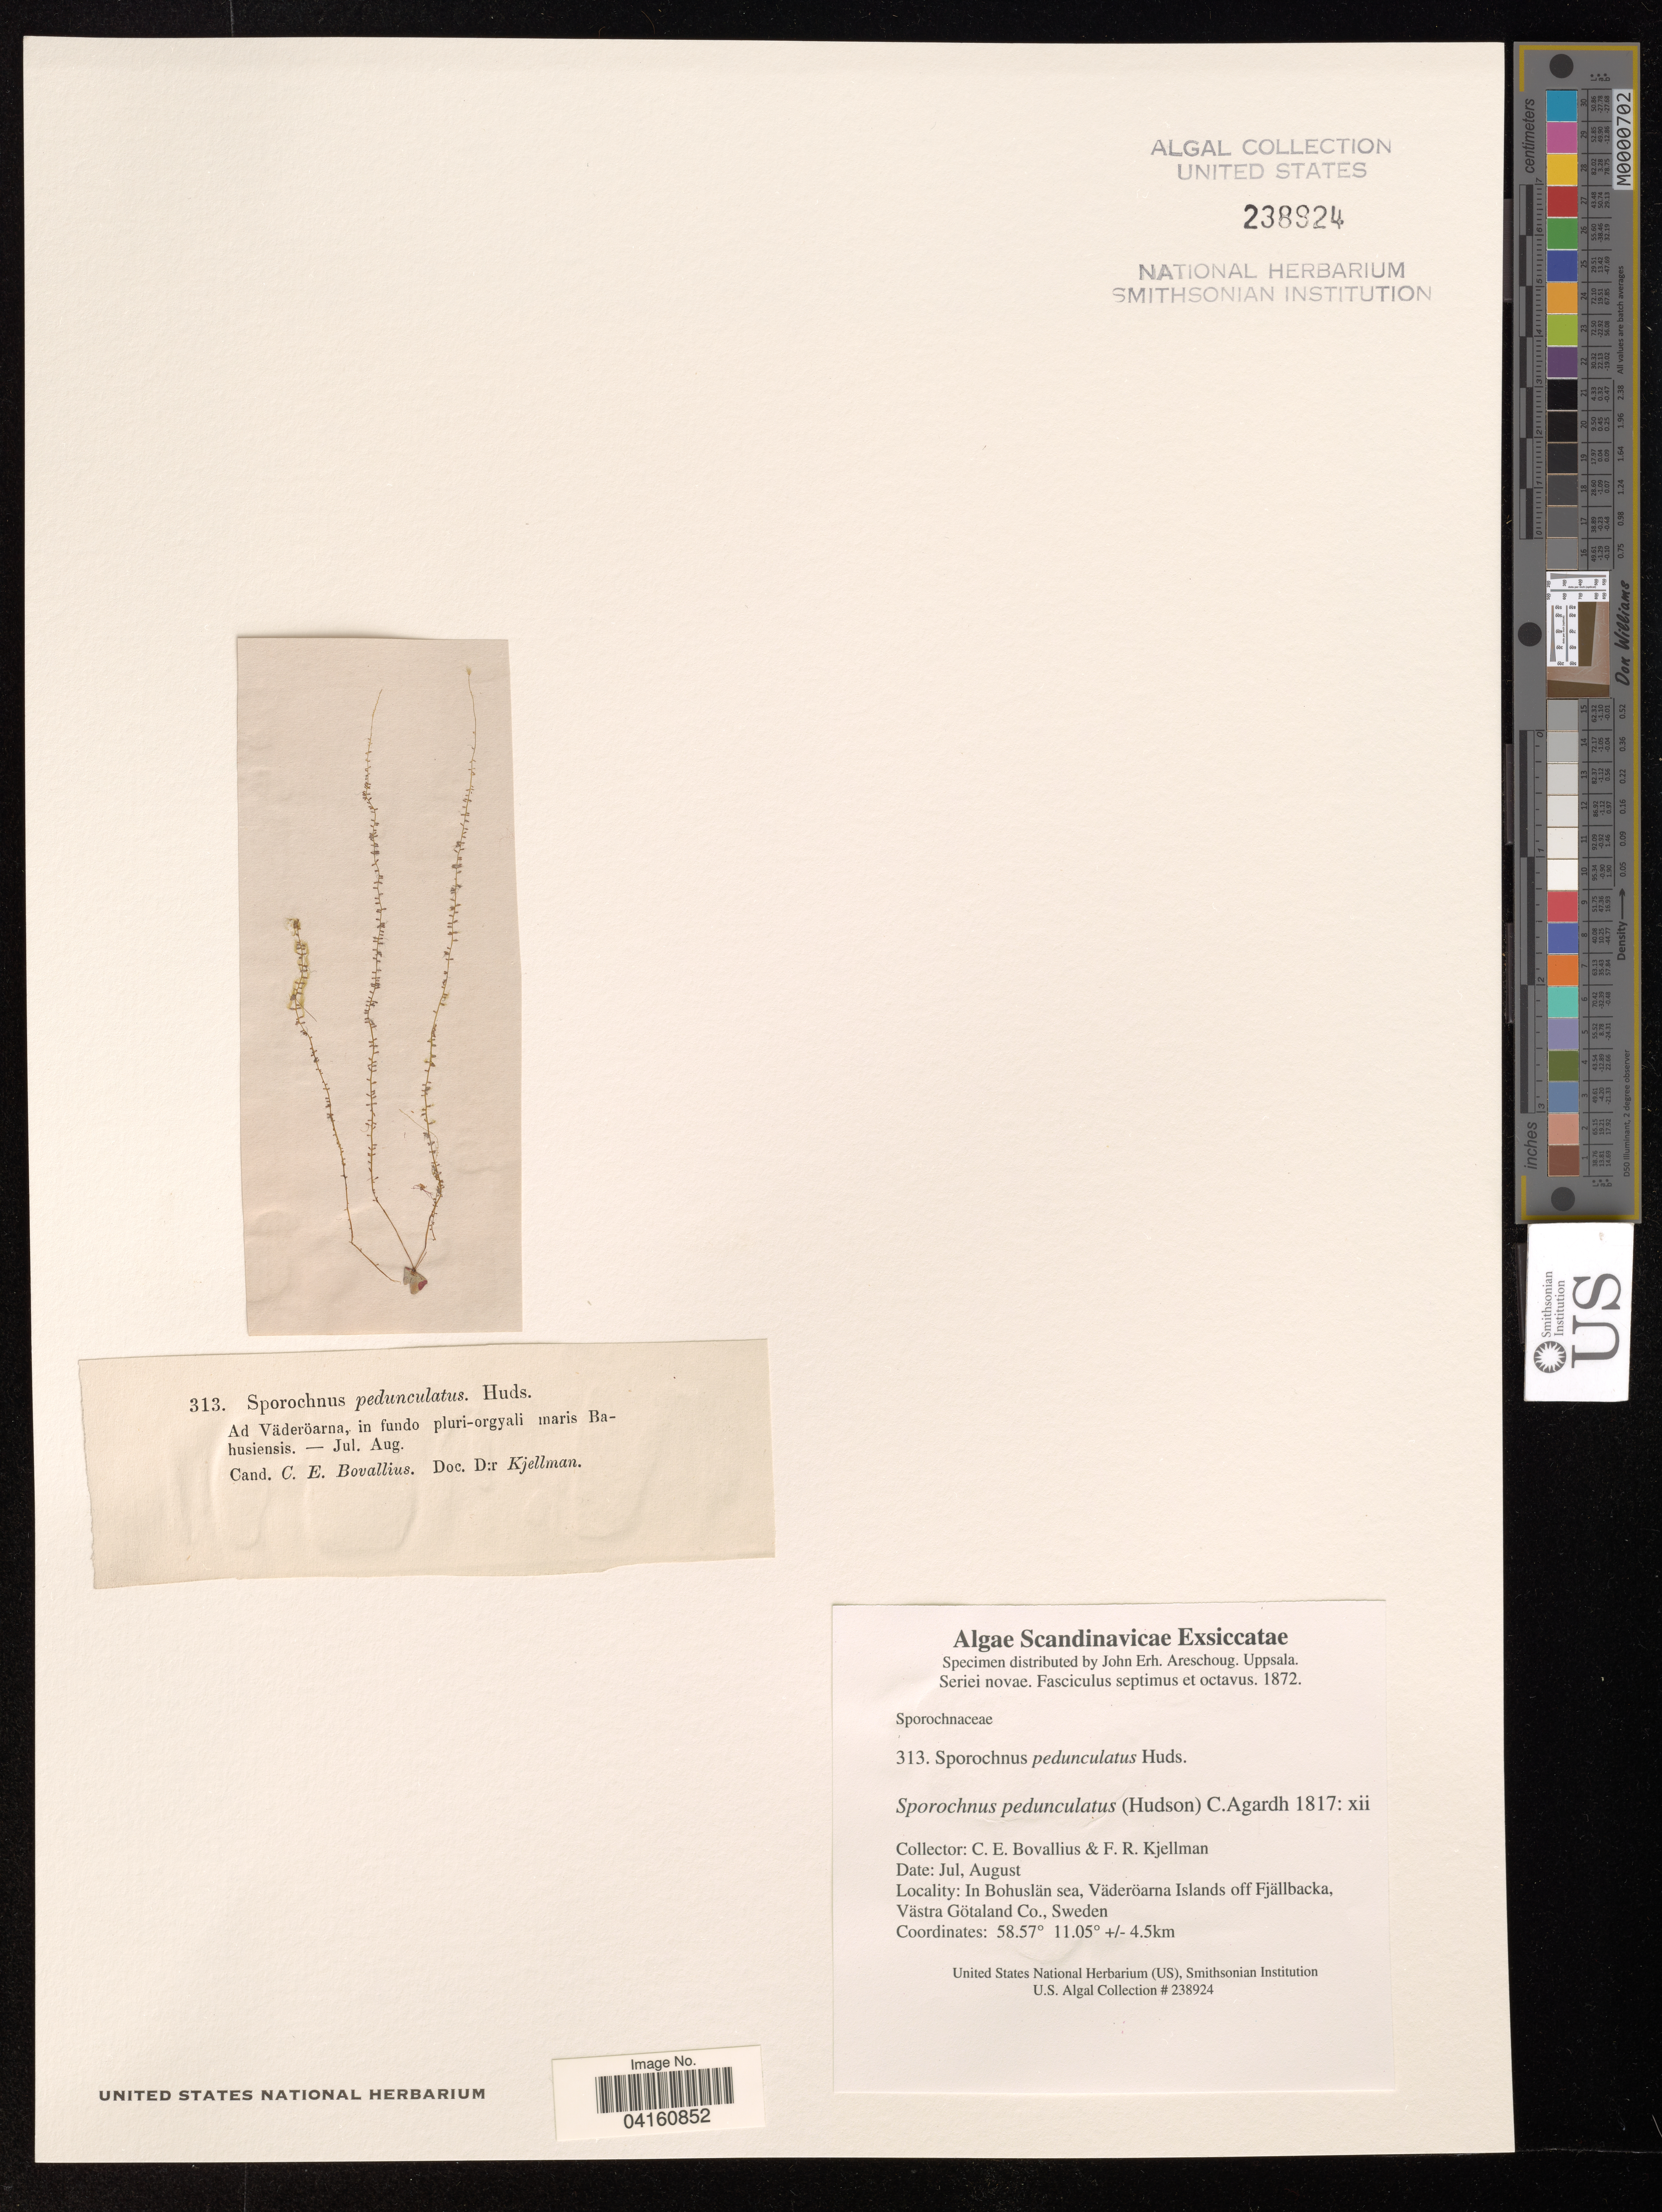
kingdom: Chromista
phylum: Ochrophyta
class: Phaeophyceae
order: Sporochnales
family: Sporochnaceae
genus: Sporochnus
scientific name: Sporochnus pedunculatus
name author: (Huds.) C. Agardh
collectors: C. Bovallius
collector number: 313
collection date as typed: Jul, Aug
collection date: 1872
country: Sweden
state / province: Västra Götaland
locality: In Bohuslan sea, Vaderoarna Islands off Fjallbacka.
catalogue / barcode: US 238924